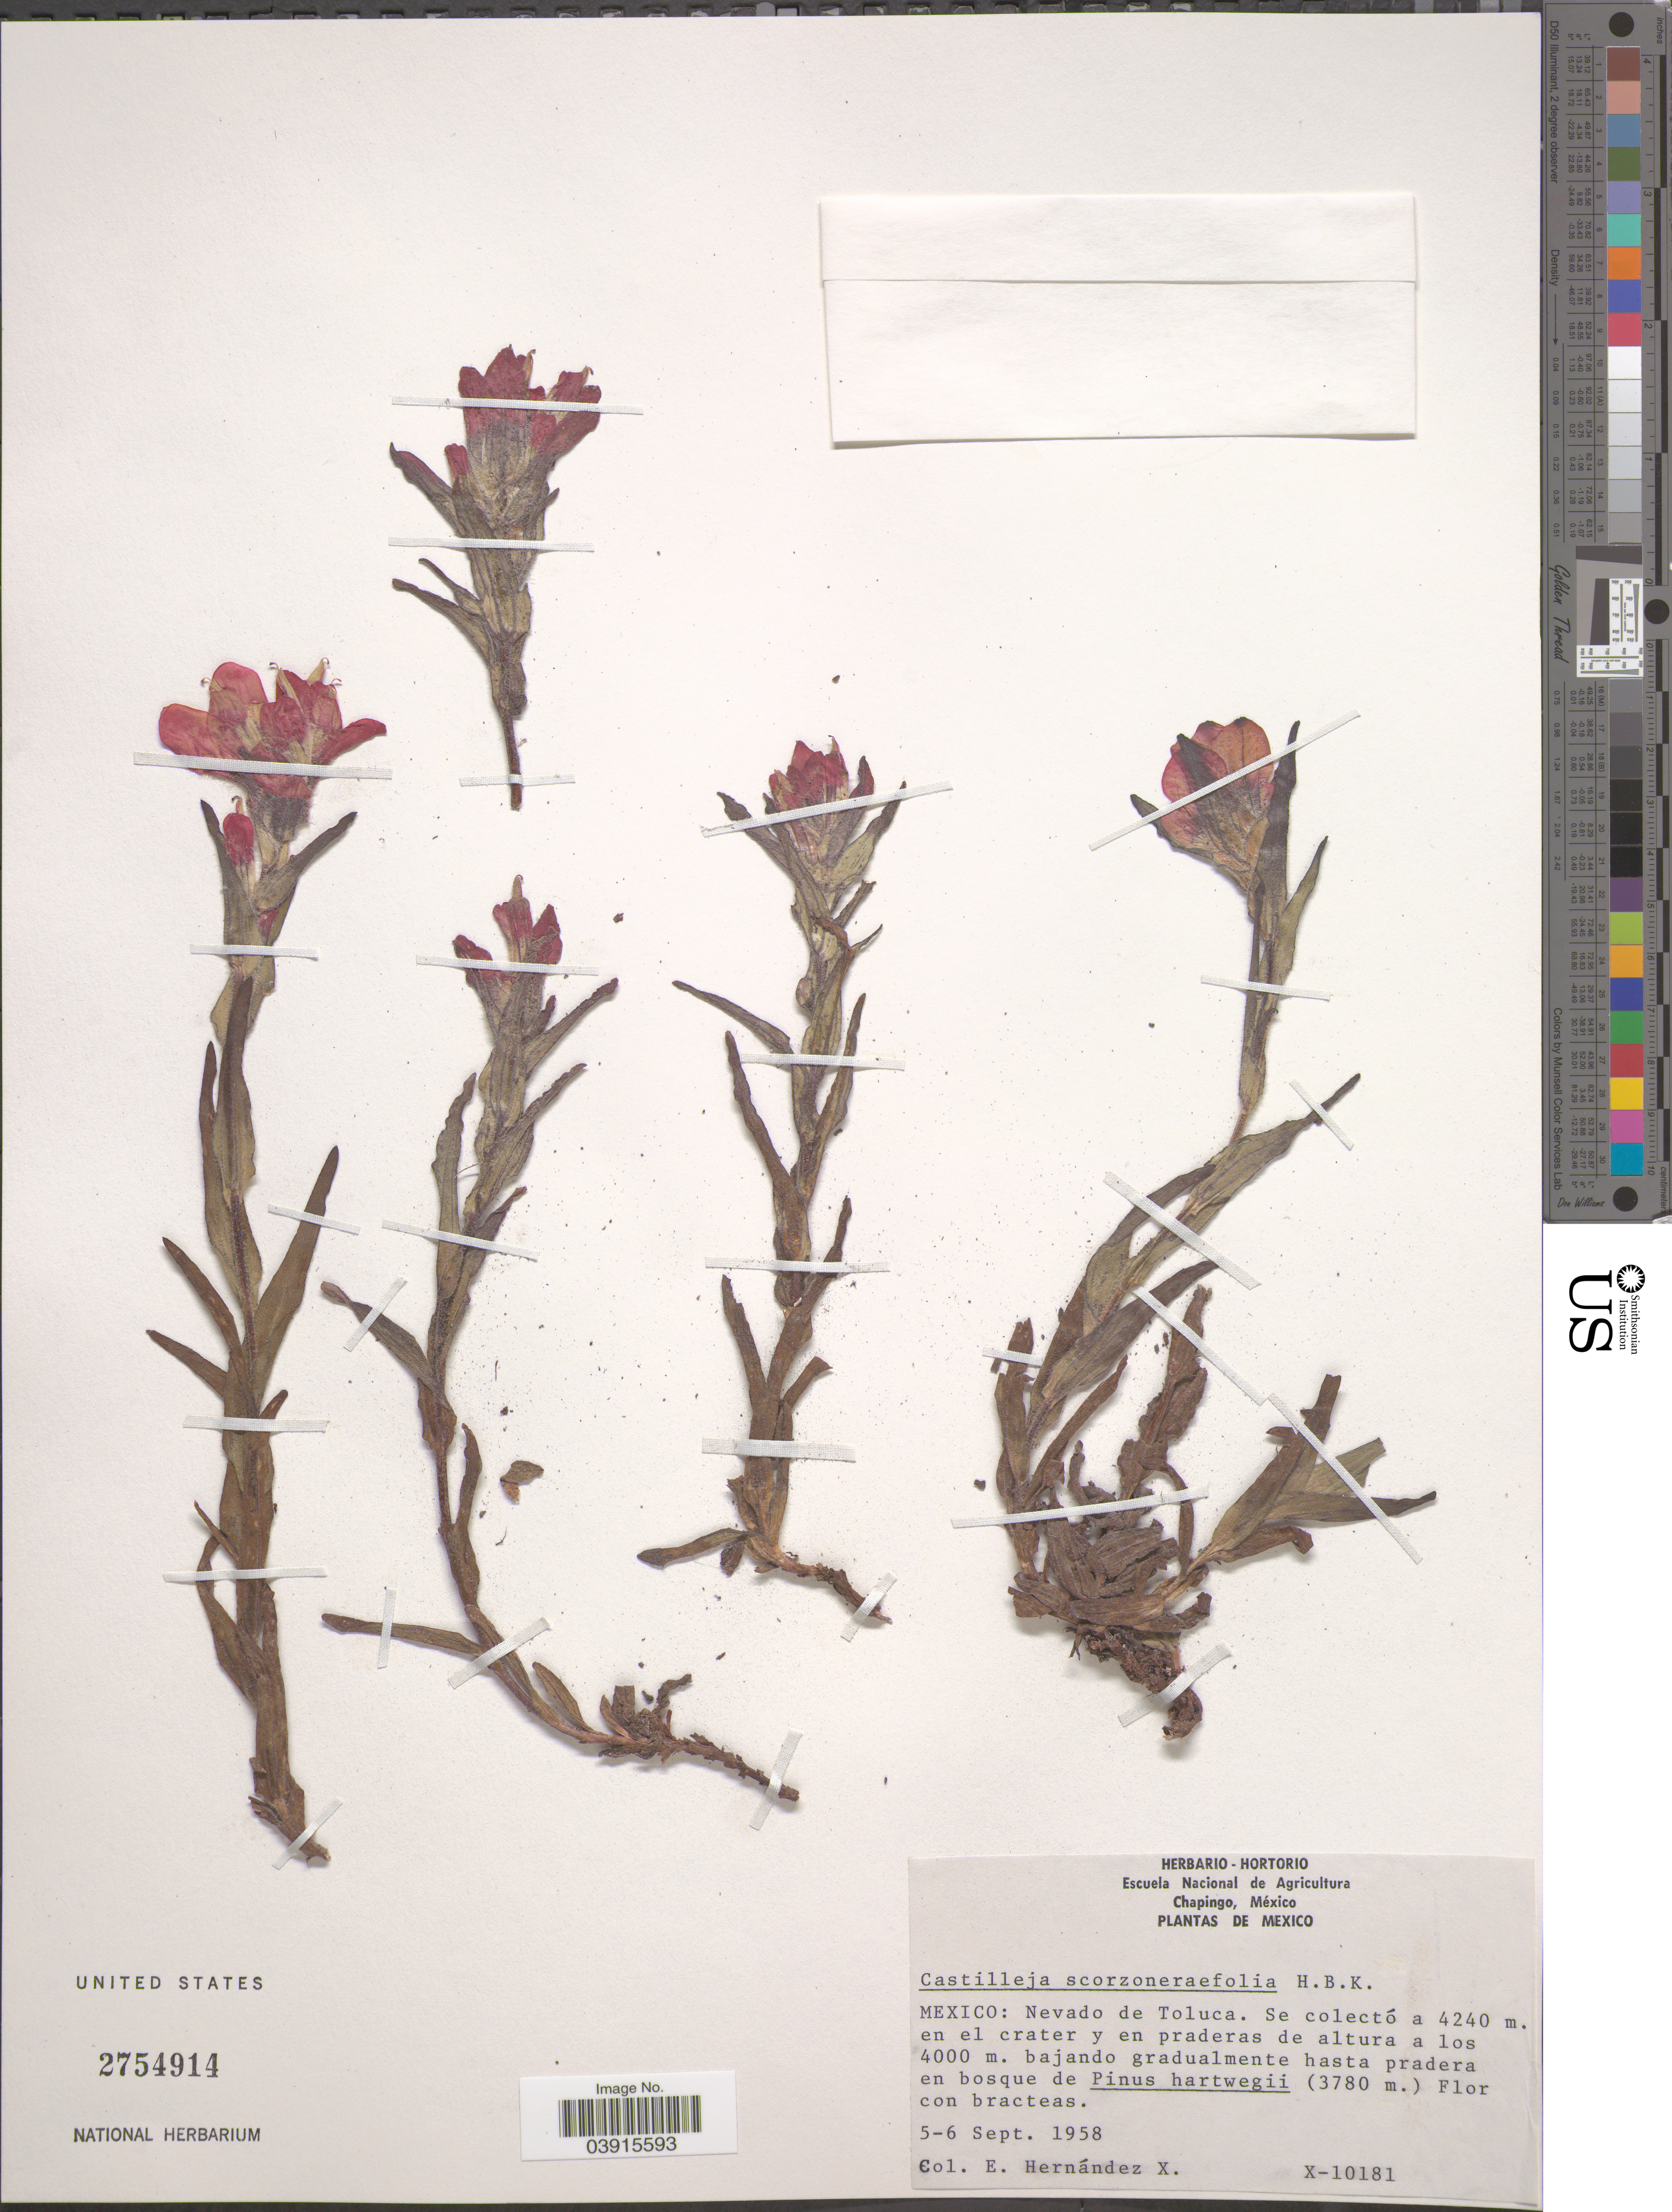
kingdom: Plantae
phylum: Tracheophyta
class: Magnoliopsida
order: Lamiales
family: Orobanchaceae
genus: Castilleja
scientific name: Castilleja scorzonerifolia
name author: Kunth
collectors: E. Hernandez X.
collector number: X-10181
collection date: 1958-09-05/1958-09-06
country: Mexico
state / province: México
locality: Nevado de Toluca. A 4240 m. en el crater.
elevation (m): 4000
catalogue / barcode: US 2754914